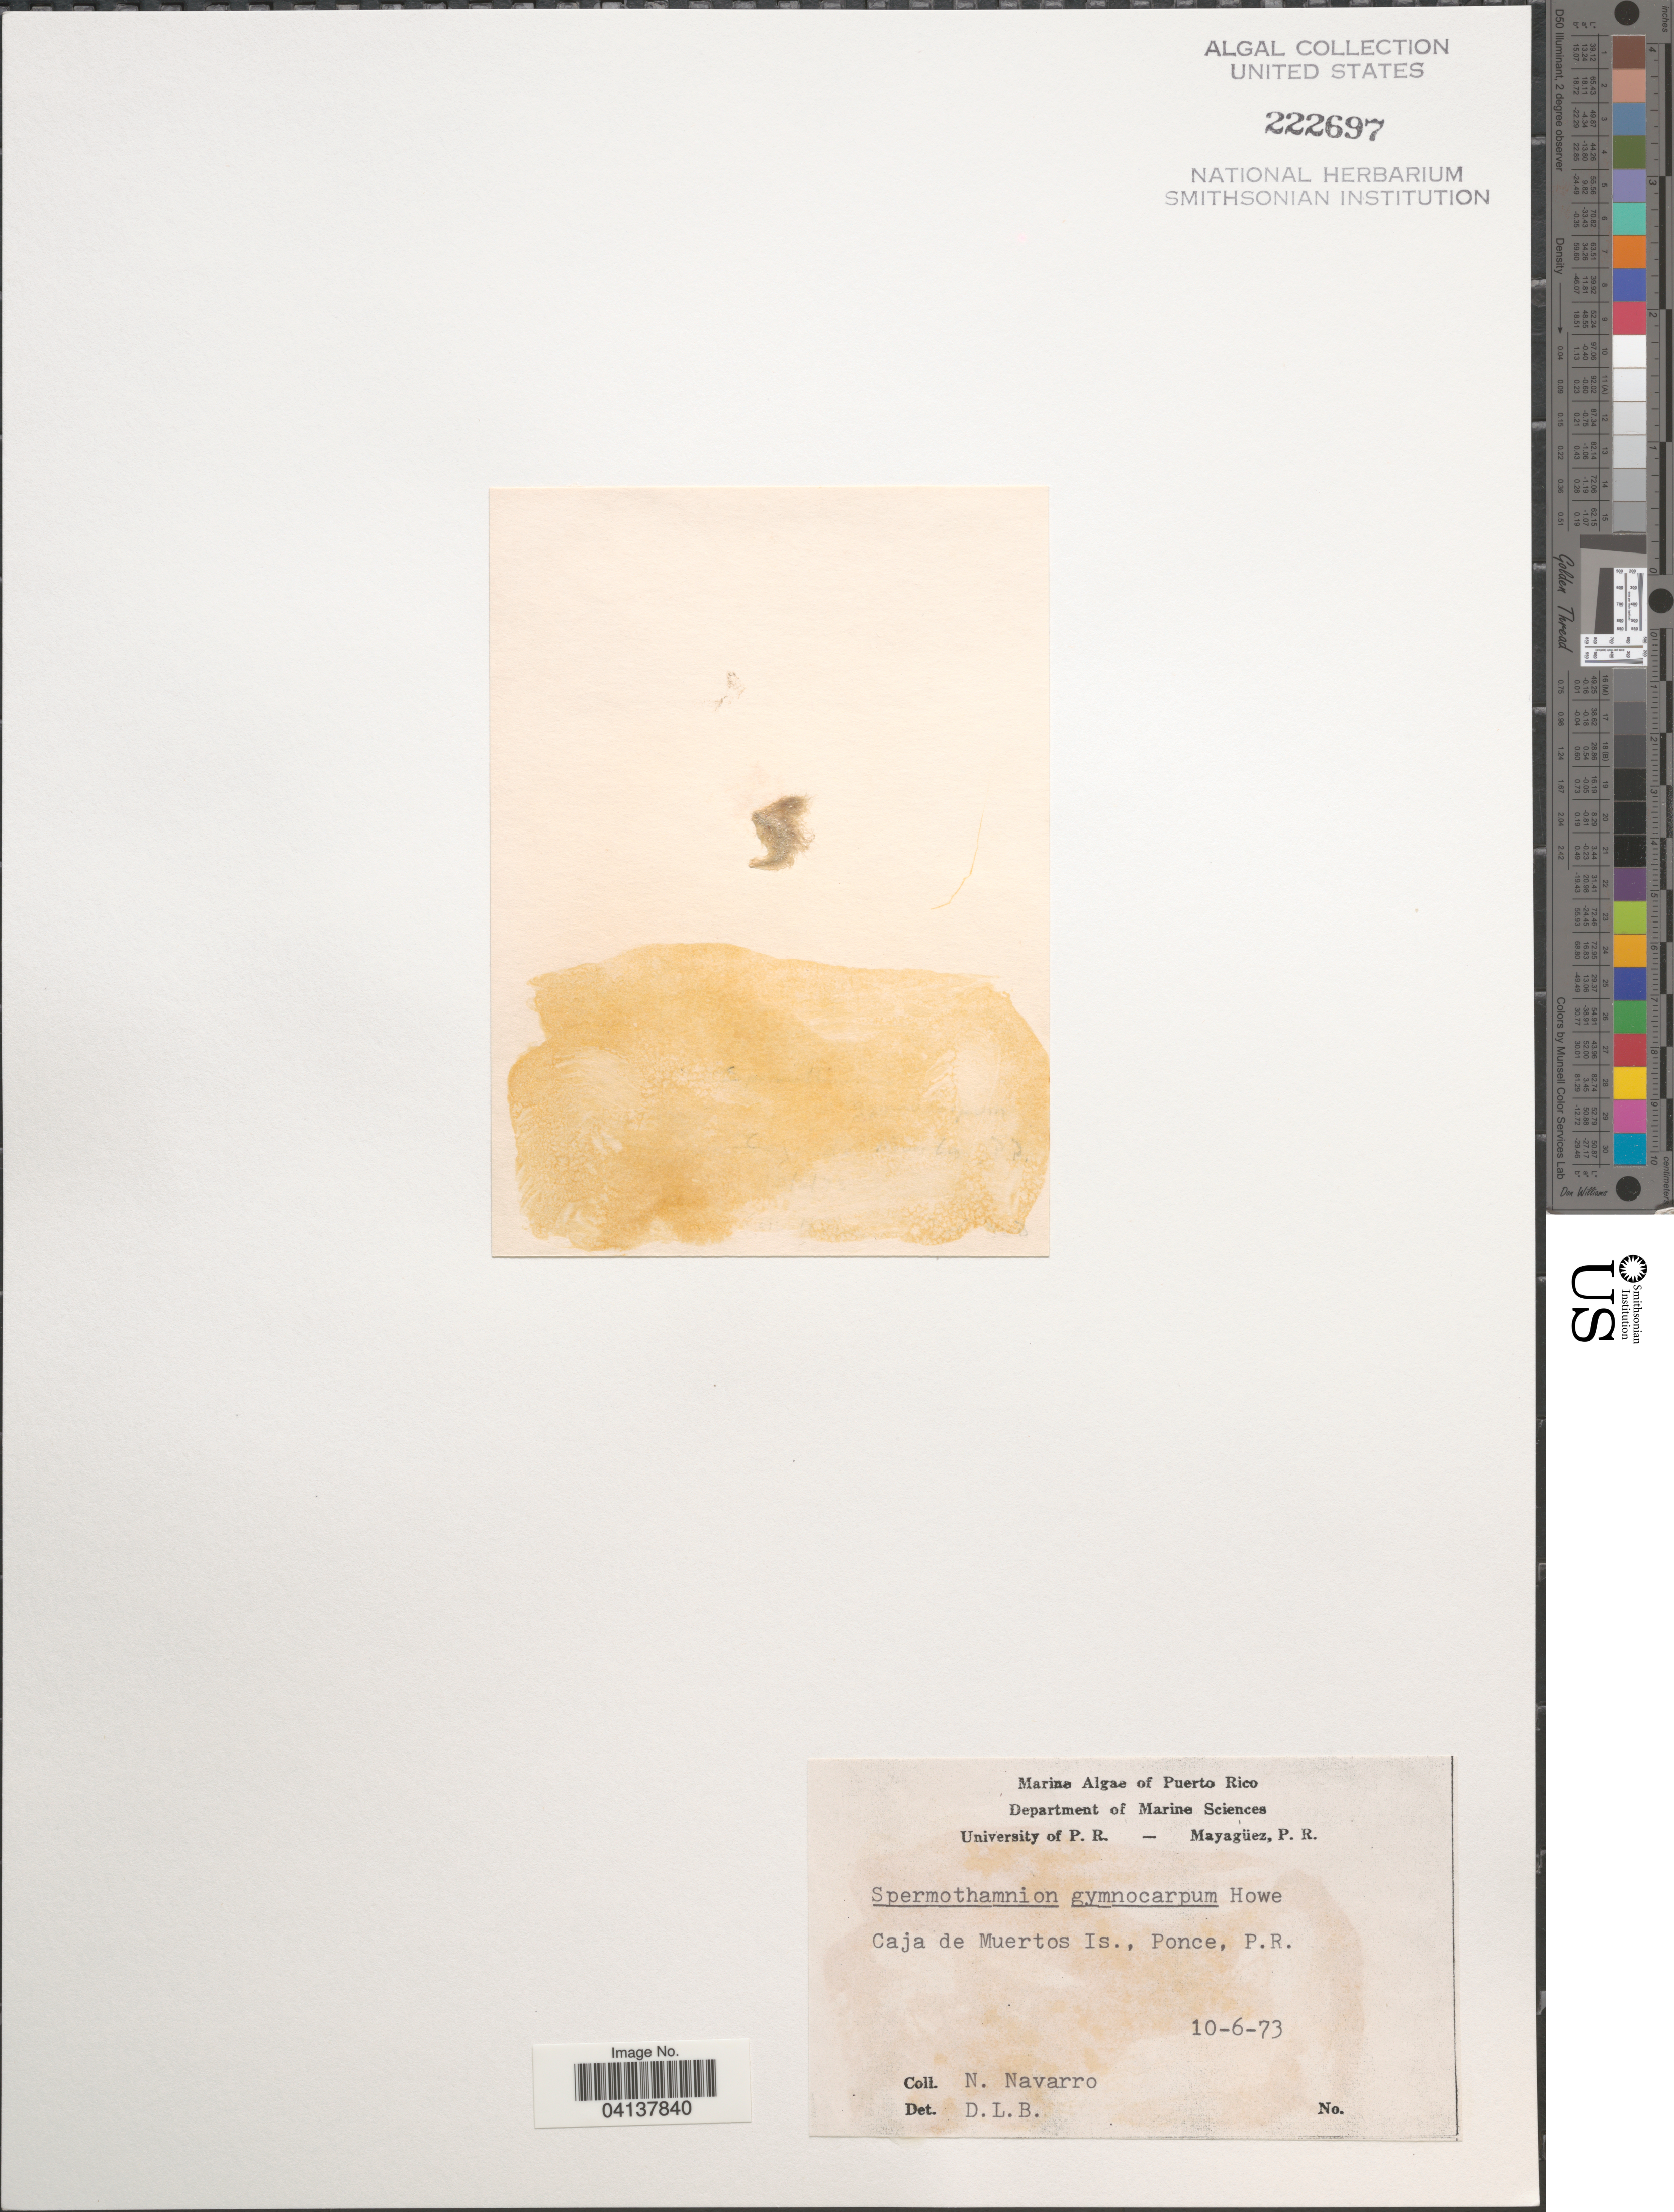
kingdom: Plantae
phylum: Rhodophyta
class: Florideophyceae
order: Ceramiales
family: Wrangeliaceae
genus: Spermothamnion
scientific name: Spermothamnion gymnocarpum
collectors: N. Navarro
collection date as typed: Transcribed d/m/y: 10/6/73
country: Puerto Rico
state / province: Ponce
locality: Caja de Muertos Is.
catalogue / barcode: US 222697